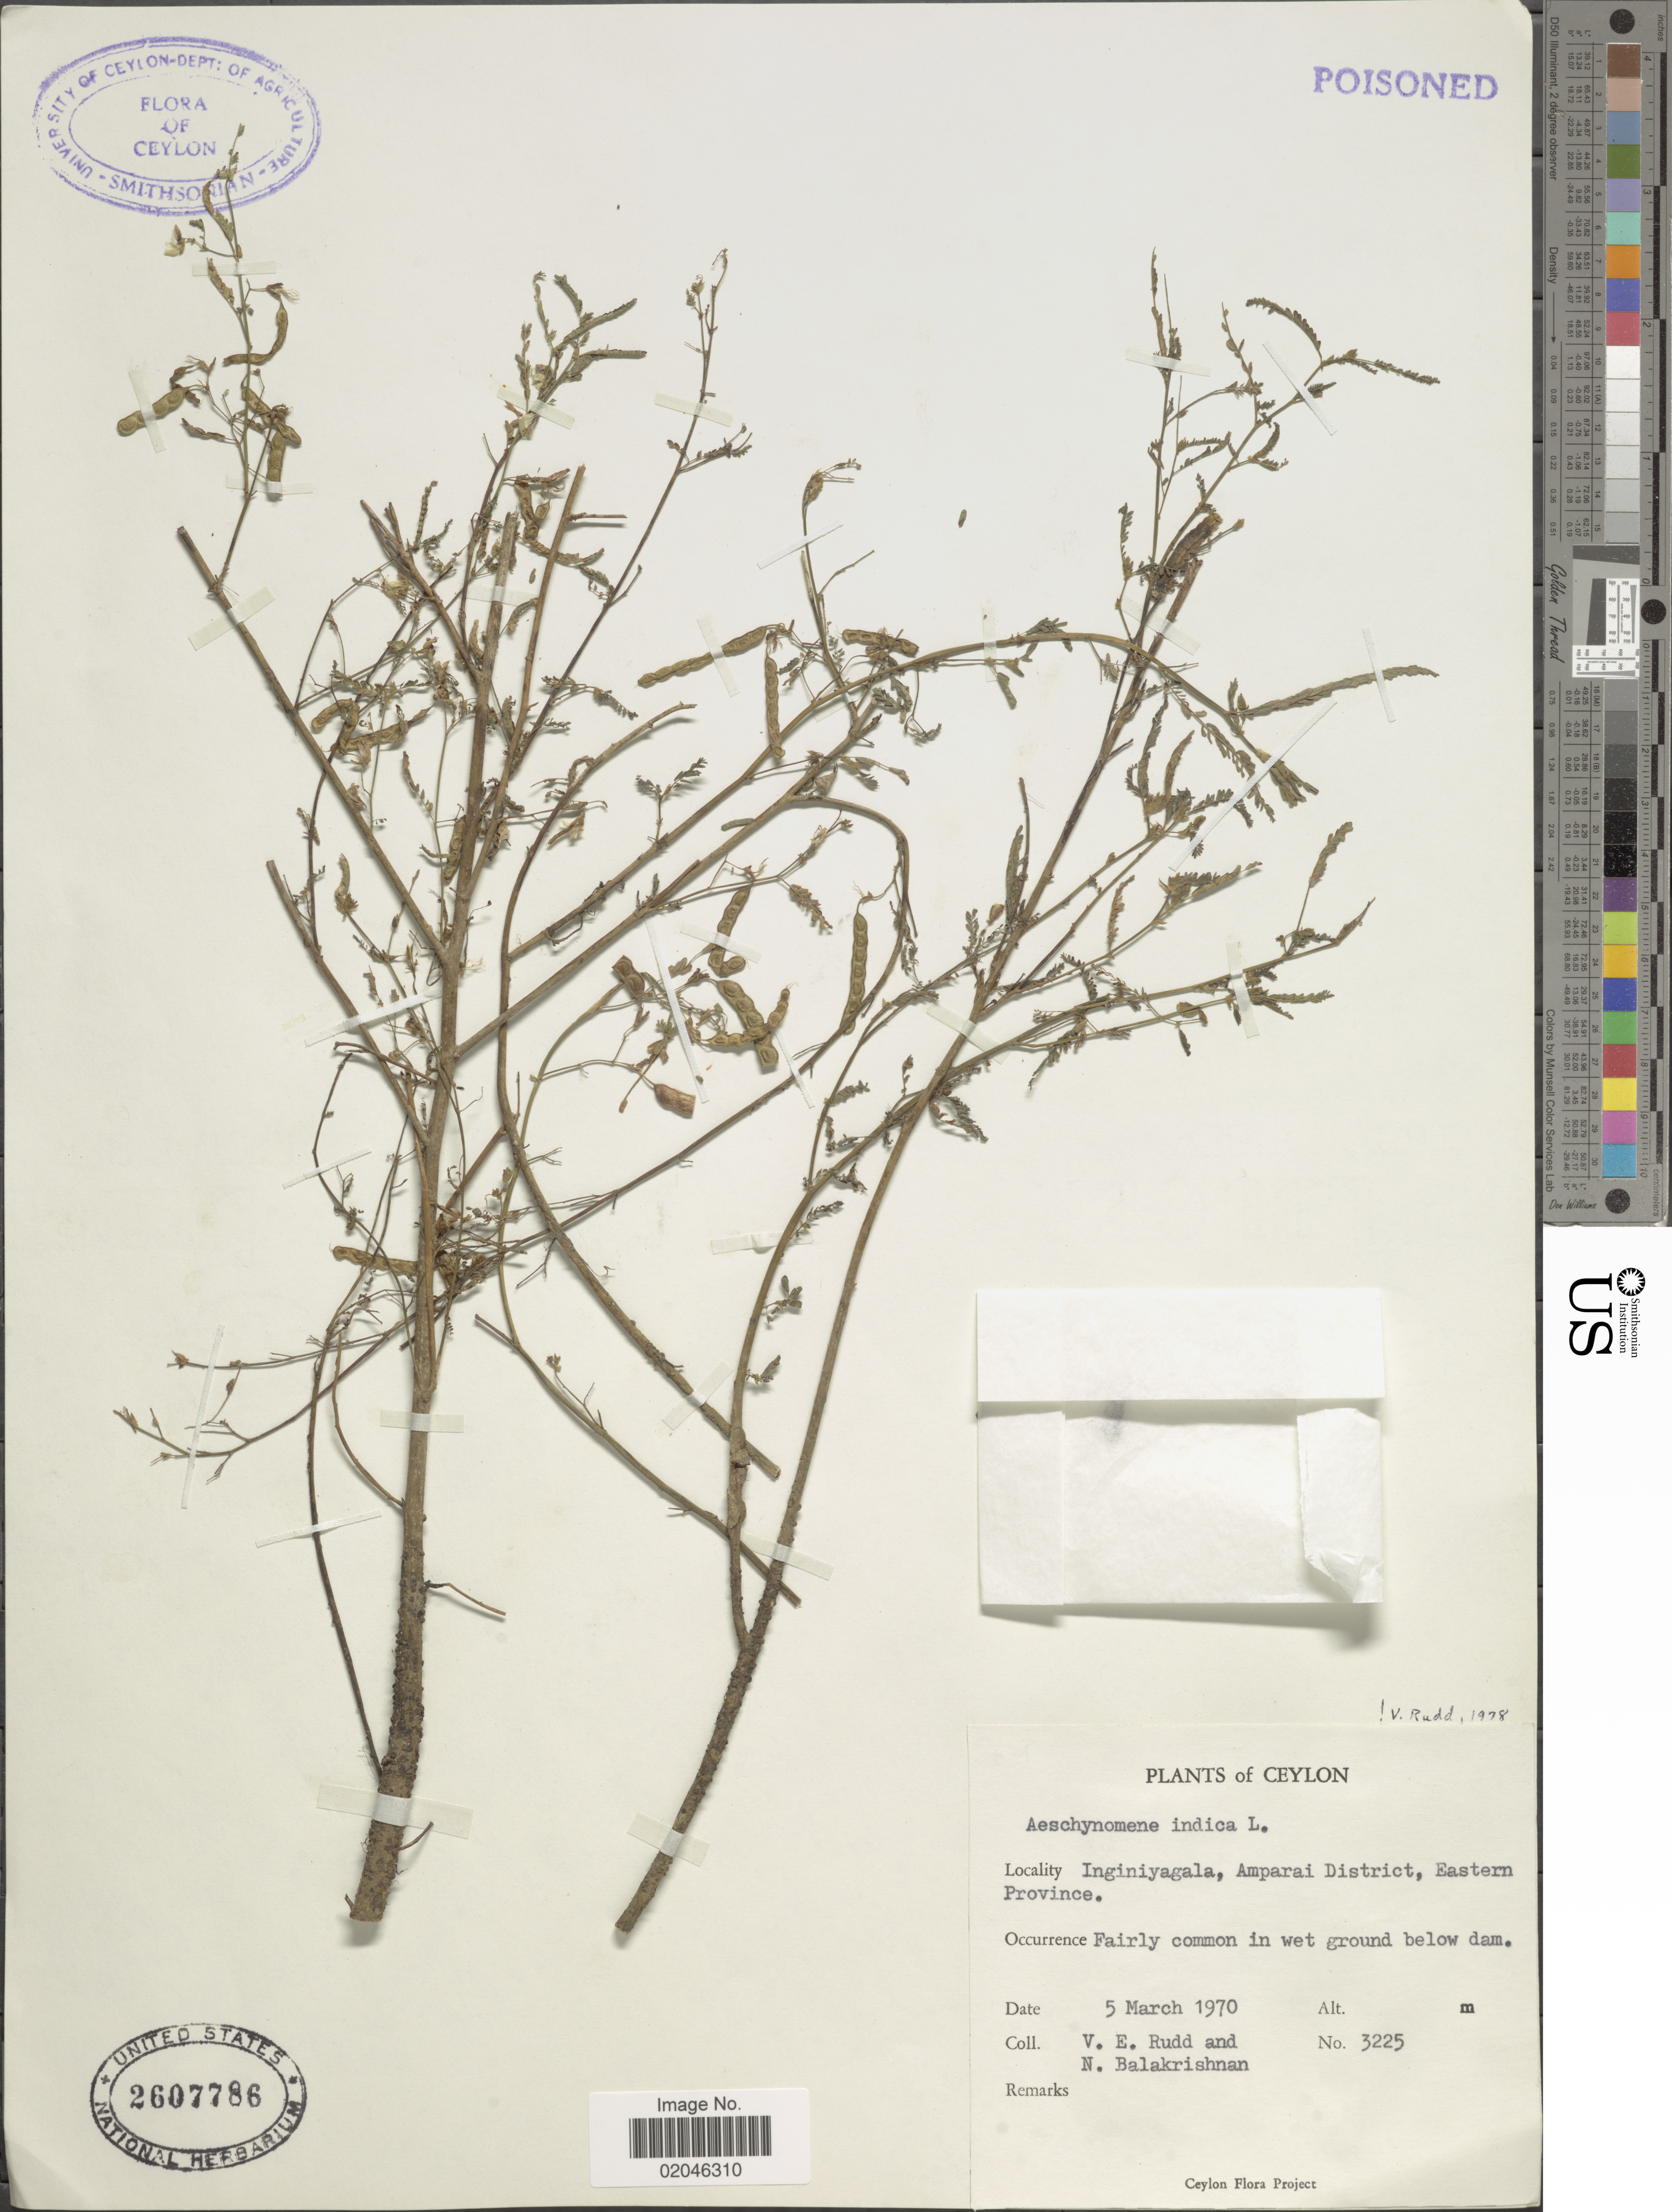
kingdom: Plantae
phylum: Tracheophyta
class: Magnoliopsida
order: Fabales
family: Fabaceae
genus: Aeschynomene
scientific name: Aeschynomene indica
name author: L.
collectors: V. E. Rudd & N. Balakrishnan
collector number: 3225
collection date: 1970-03-05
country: Sri Lanka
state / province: Eastern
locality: Ceylon, Inginiyagala, Amparai District, in wet ground below dam.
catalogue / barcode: US 2607786